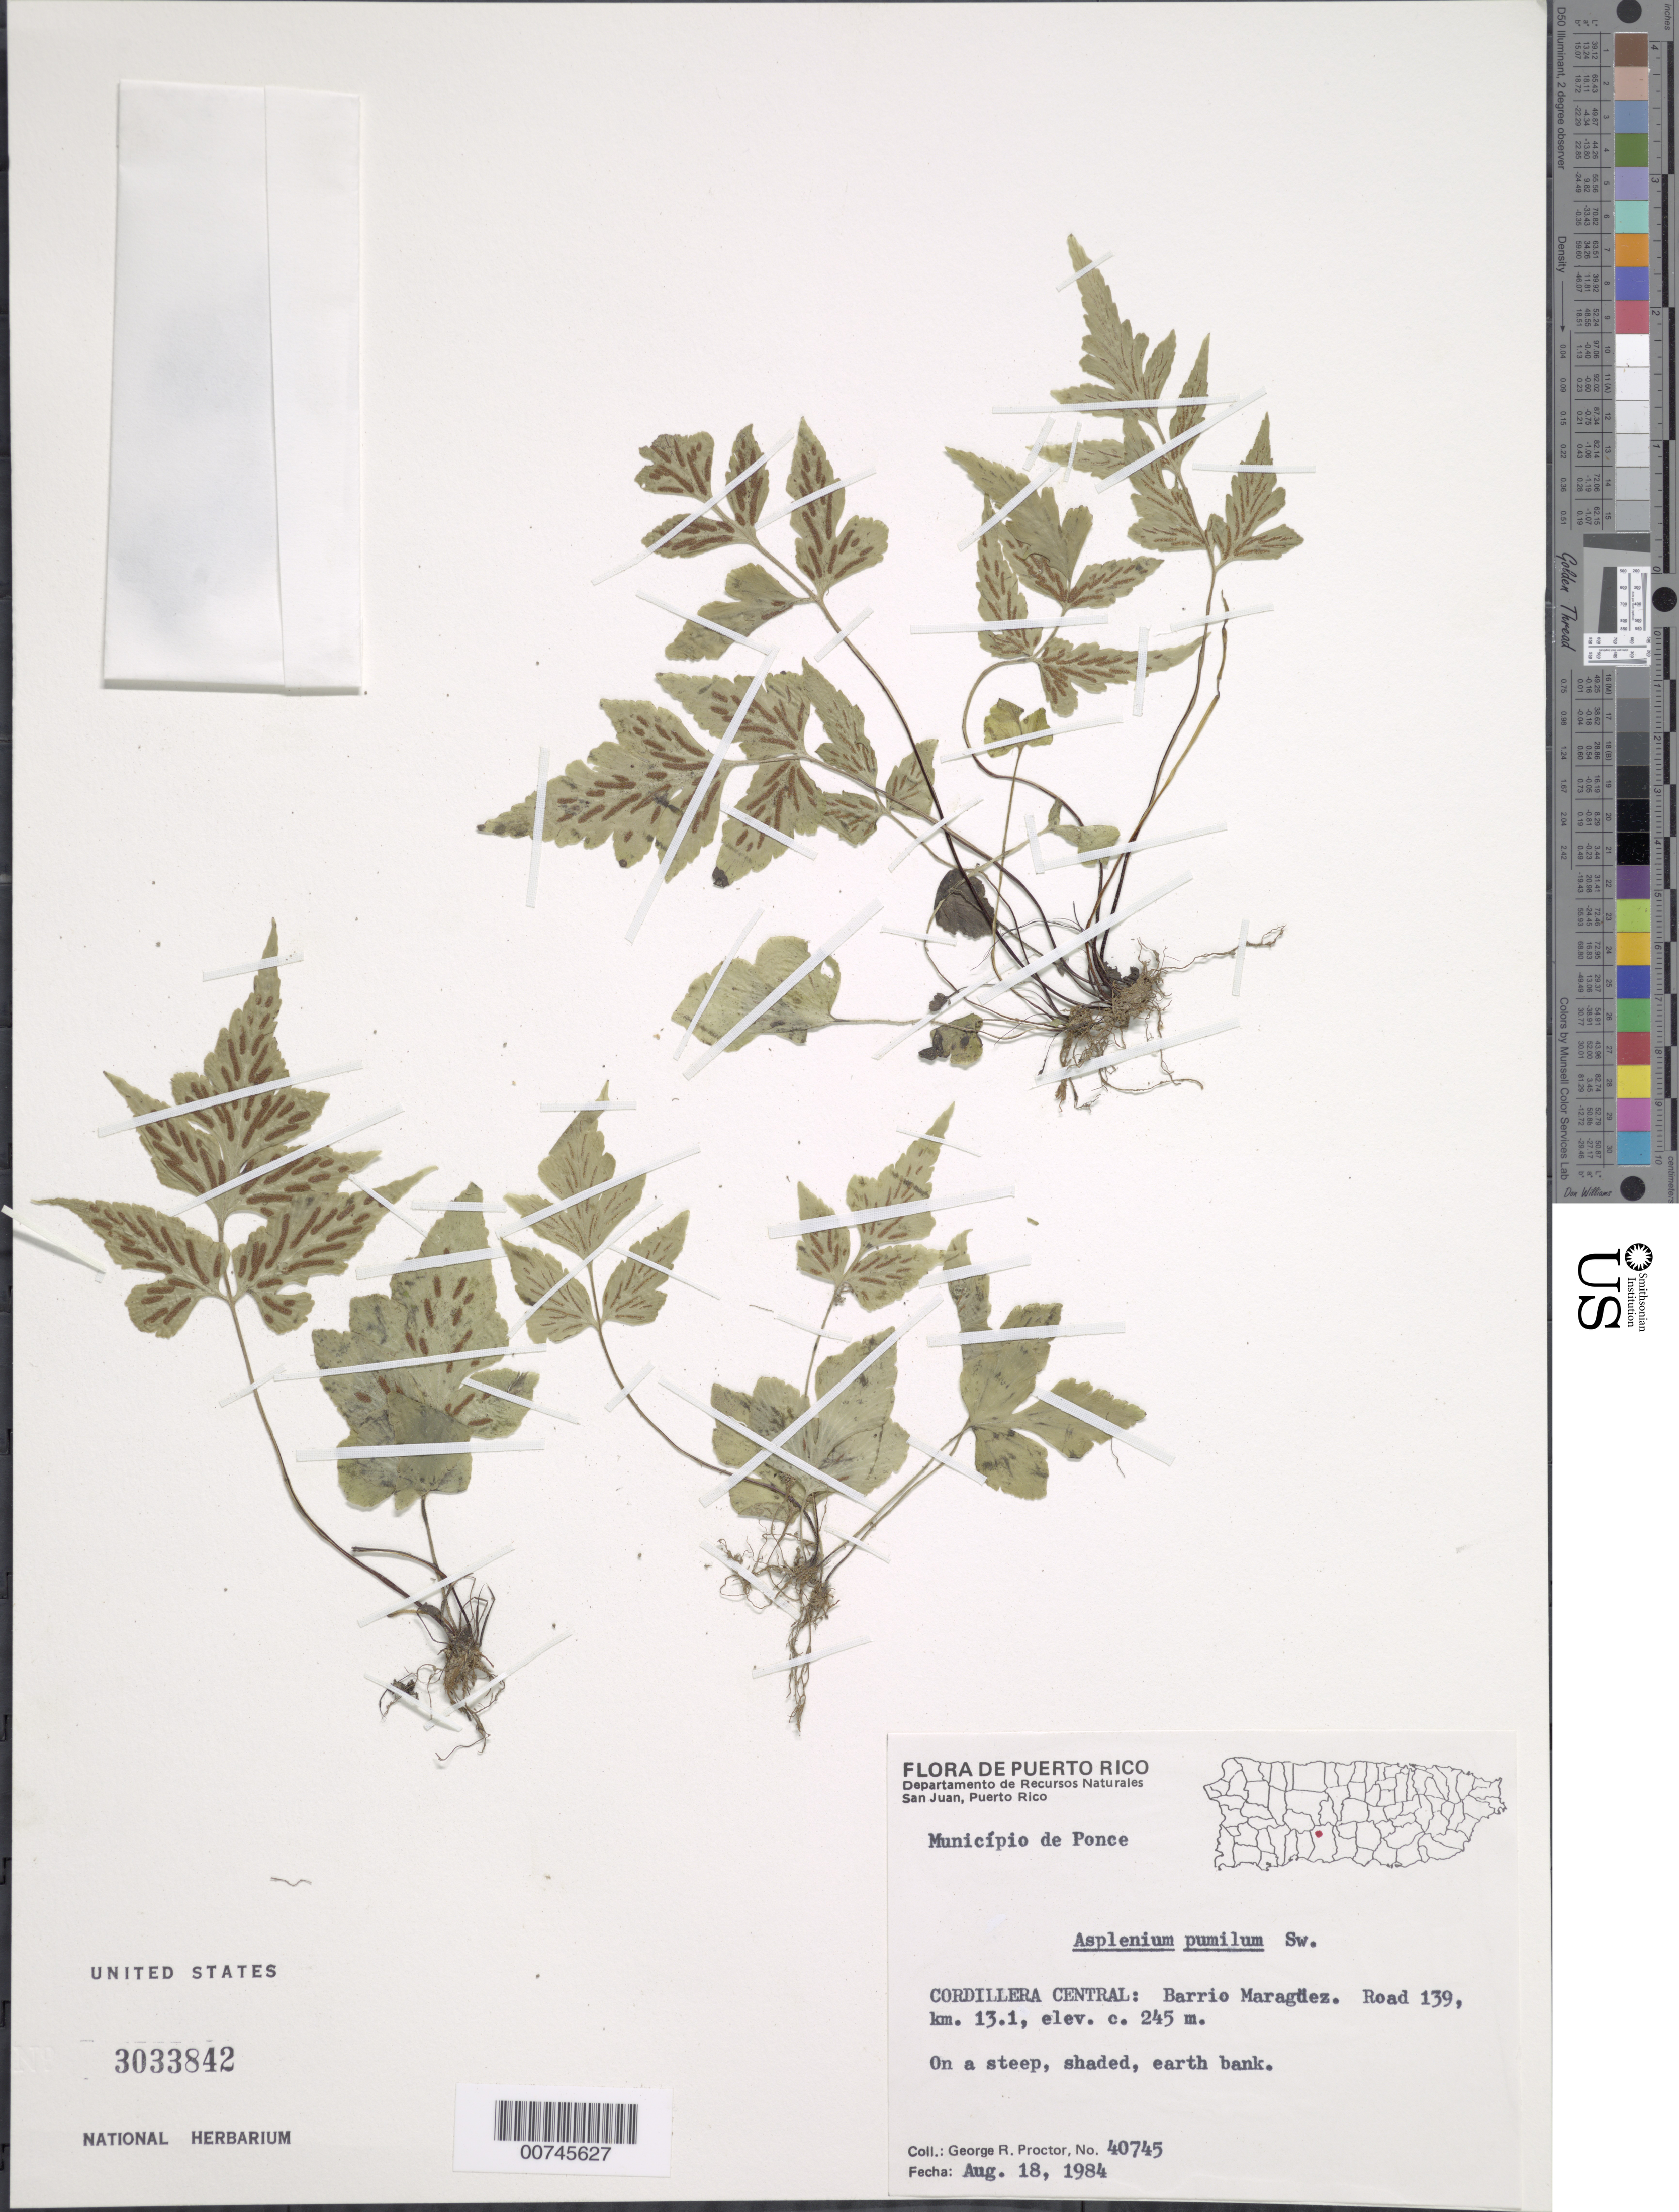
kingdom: Plantae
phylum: Tracheophyta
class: Polypodiopsida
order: Polypodiales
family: Aspleniaceae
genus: Asplenium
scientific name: Asplenium pumilum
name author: Sw.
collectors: G. R. Proctor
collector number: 40745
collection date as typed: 18 Aug 1984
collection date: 1984-08-18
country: Puerto Rico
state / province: Ponce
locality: Cordillera Central: Barrio Mayaguez. Road 139, km 13.1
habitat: On a steep, shaded, earth bank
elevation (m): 245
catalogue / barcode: US 3033842